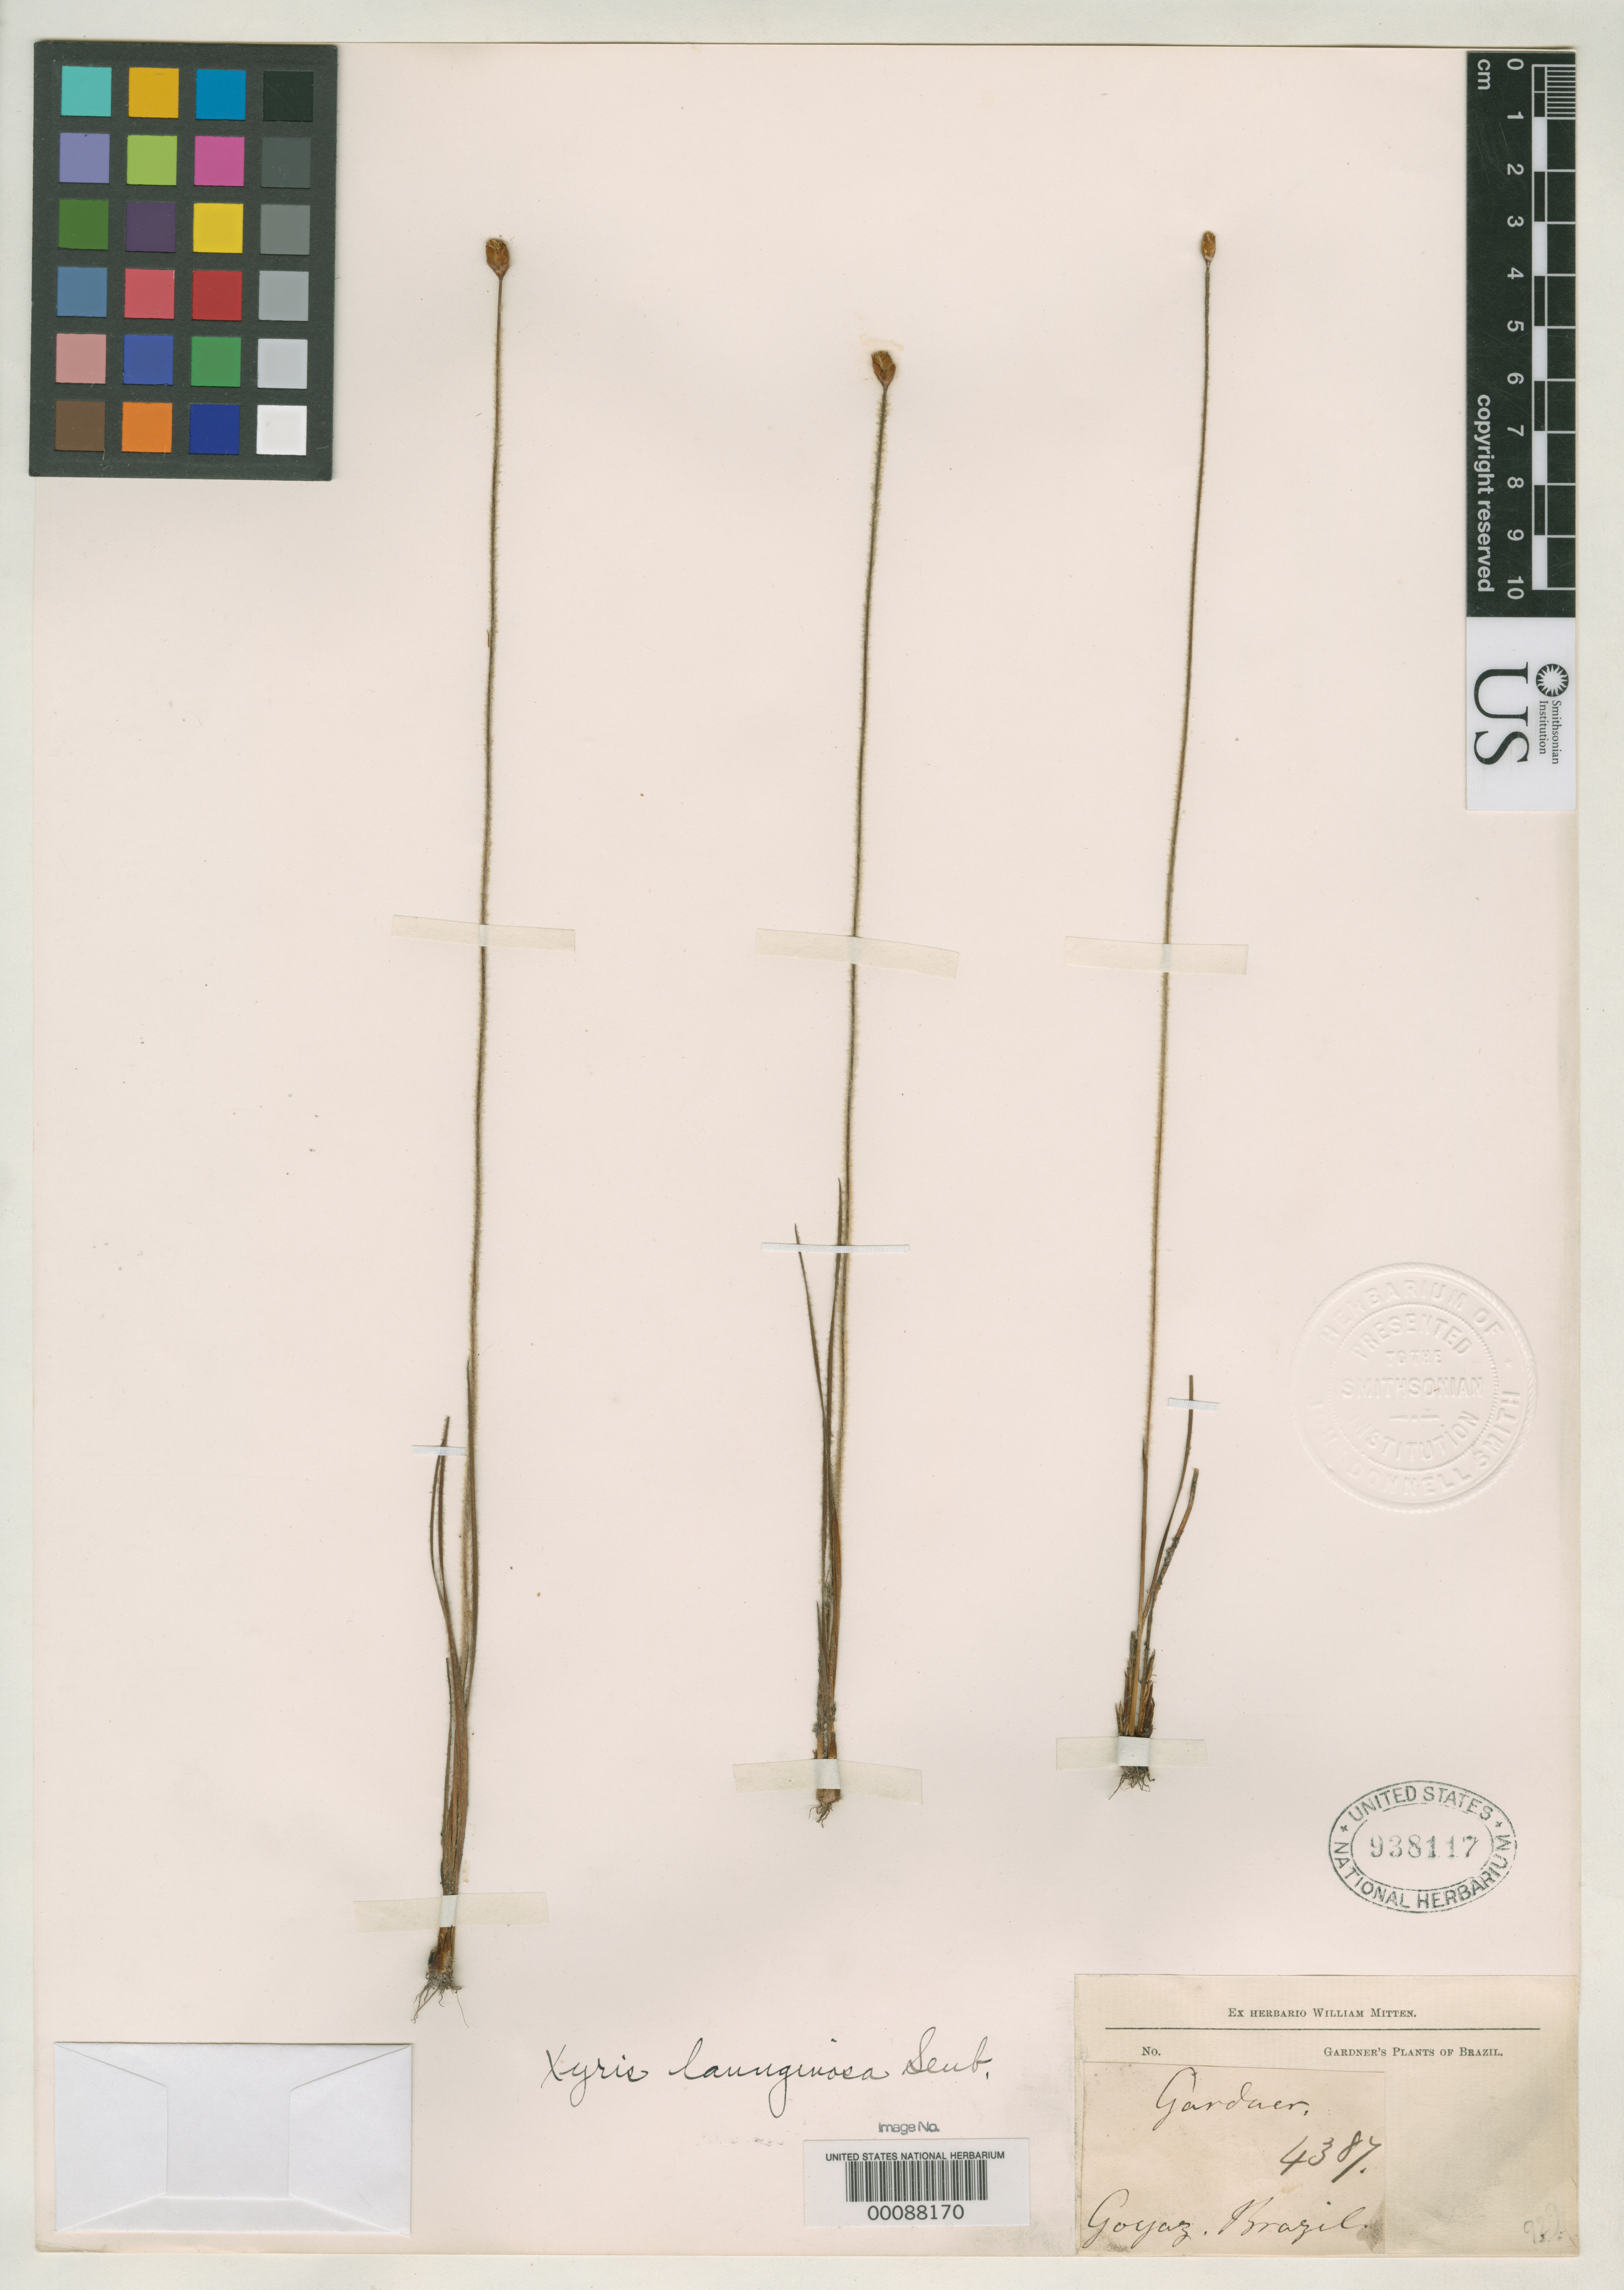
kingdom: Plantae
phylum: Tracheophyta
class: Liliopsida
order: Poales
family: Xyridaceae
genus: Xyris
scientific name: Xyris lanuginosa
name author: Seub. in Mart.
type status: Isotype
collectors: G. Gardner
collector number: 4387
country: Brazil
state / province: Goiás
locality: Inter Porto Imperial et Lunie, ad flum Tocantins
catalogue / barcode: US 938117